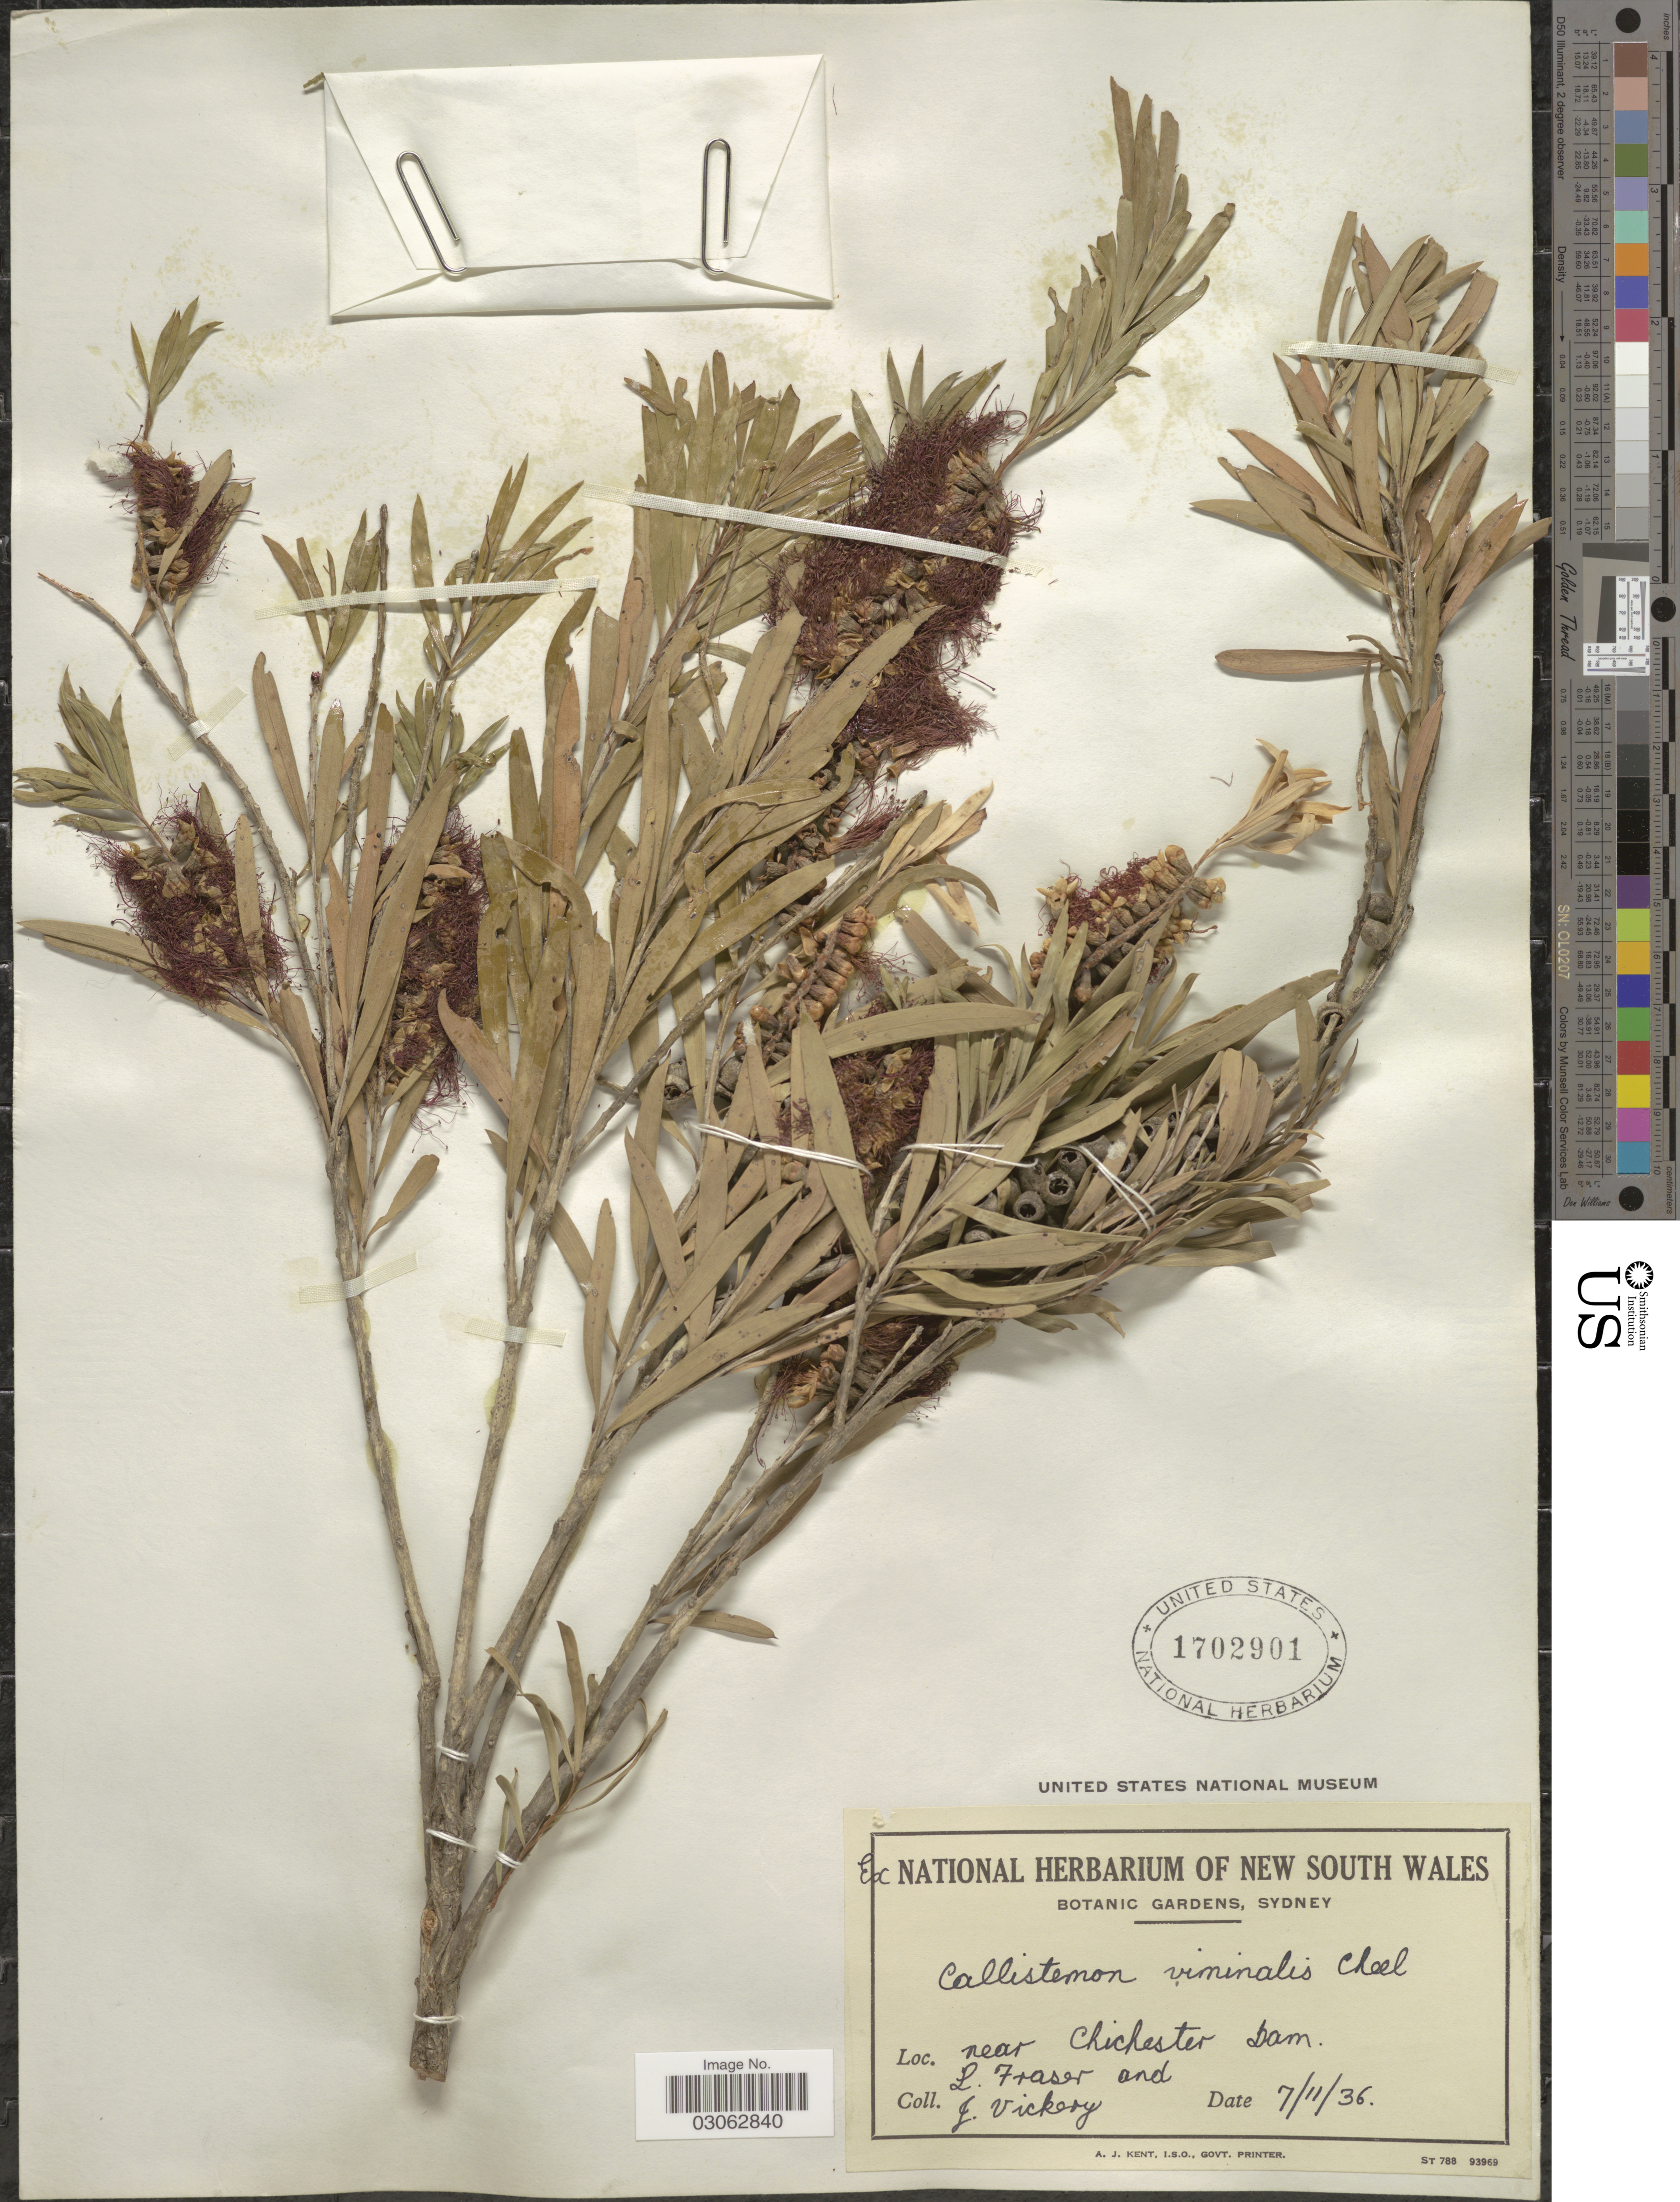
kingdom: Plantae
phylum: Tracheophyta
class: Magnoliopsida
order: Myrtales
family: Myrtaceae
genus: Callistemon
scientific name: Callistemon viminalis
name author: (Sol. ex Gaertn.) G. Don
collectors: L. Fraser & J. Vickery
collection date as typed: Transcribed d/m/y: 7/11/36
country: Australia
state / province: New South Wales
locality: Near Chichester Dam.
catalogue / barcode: US 1702901